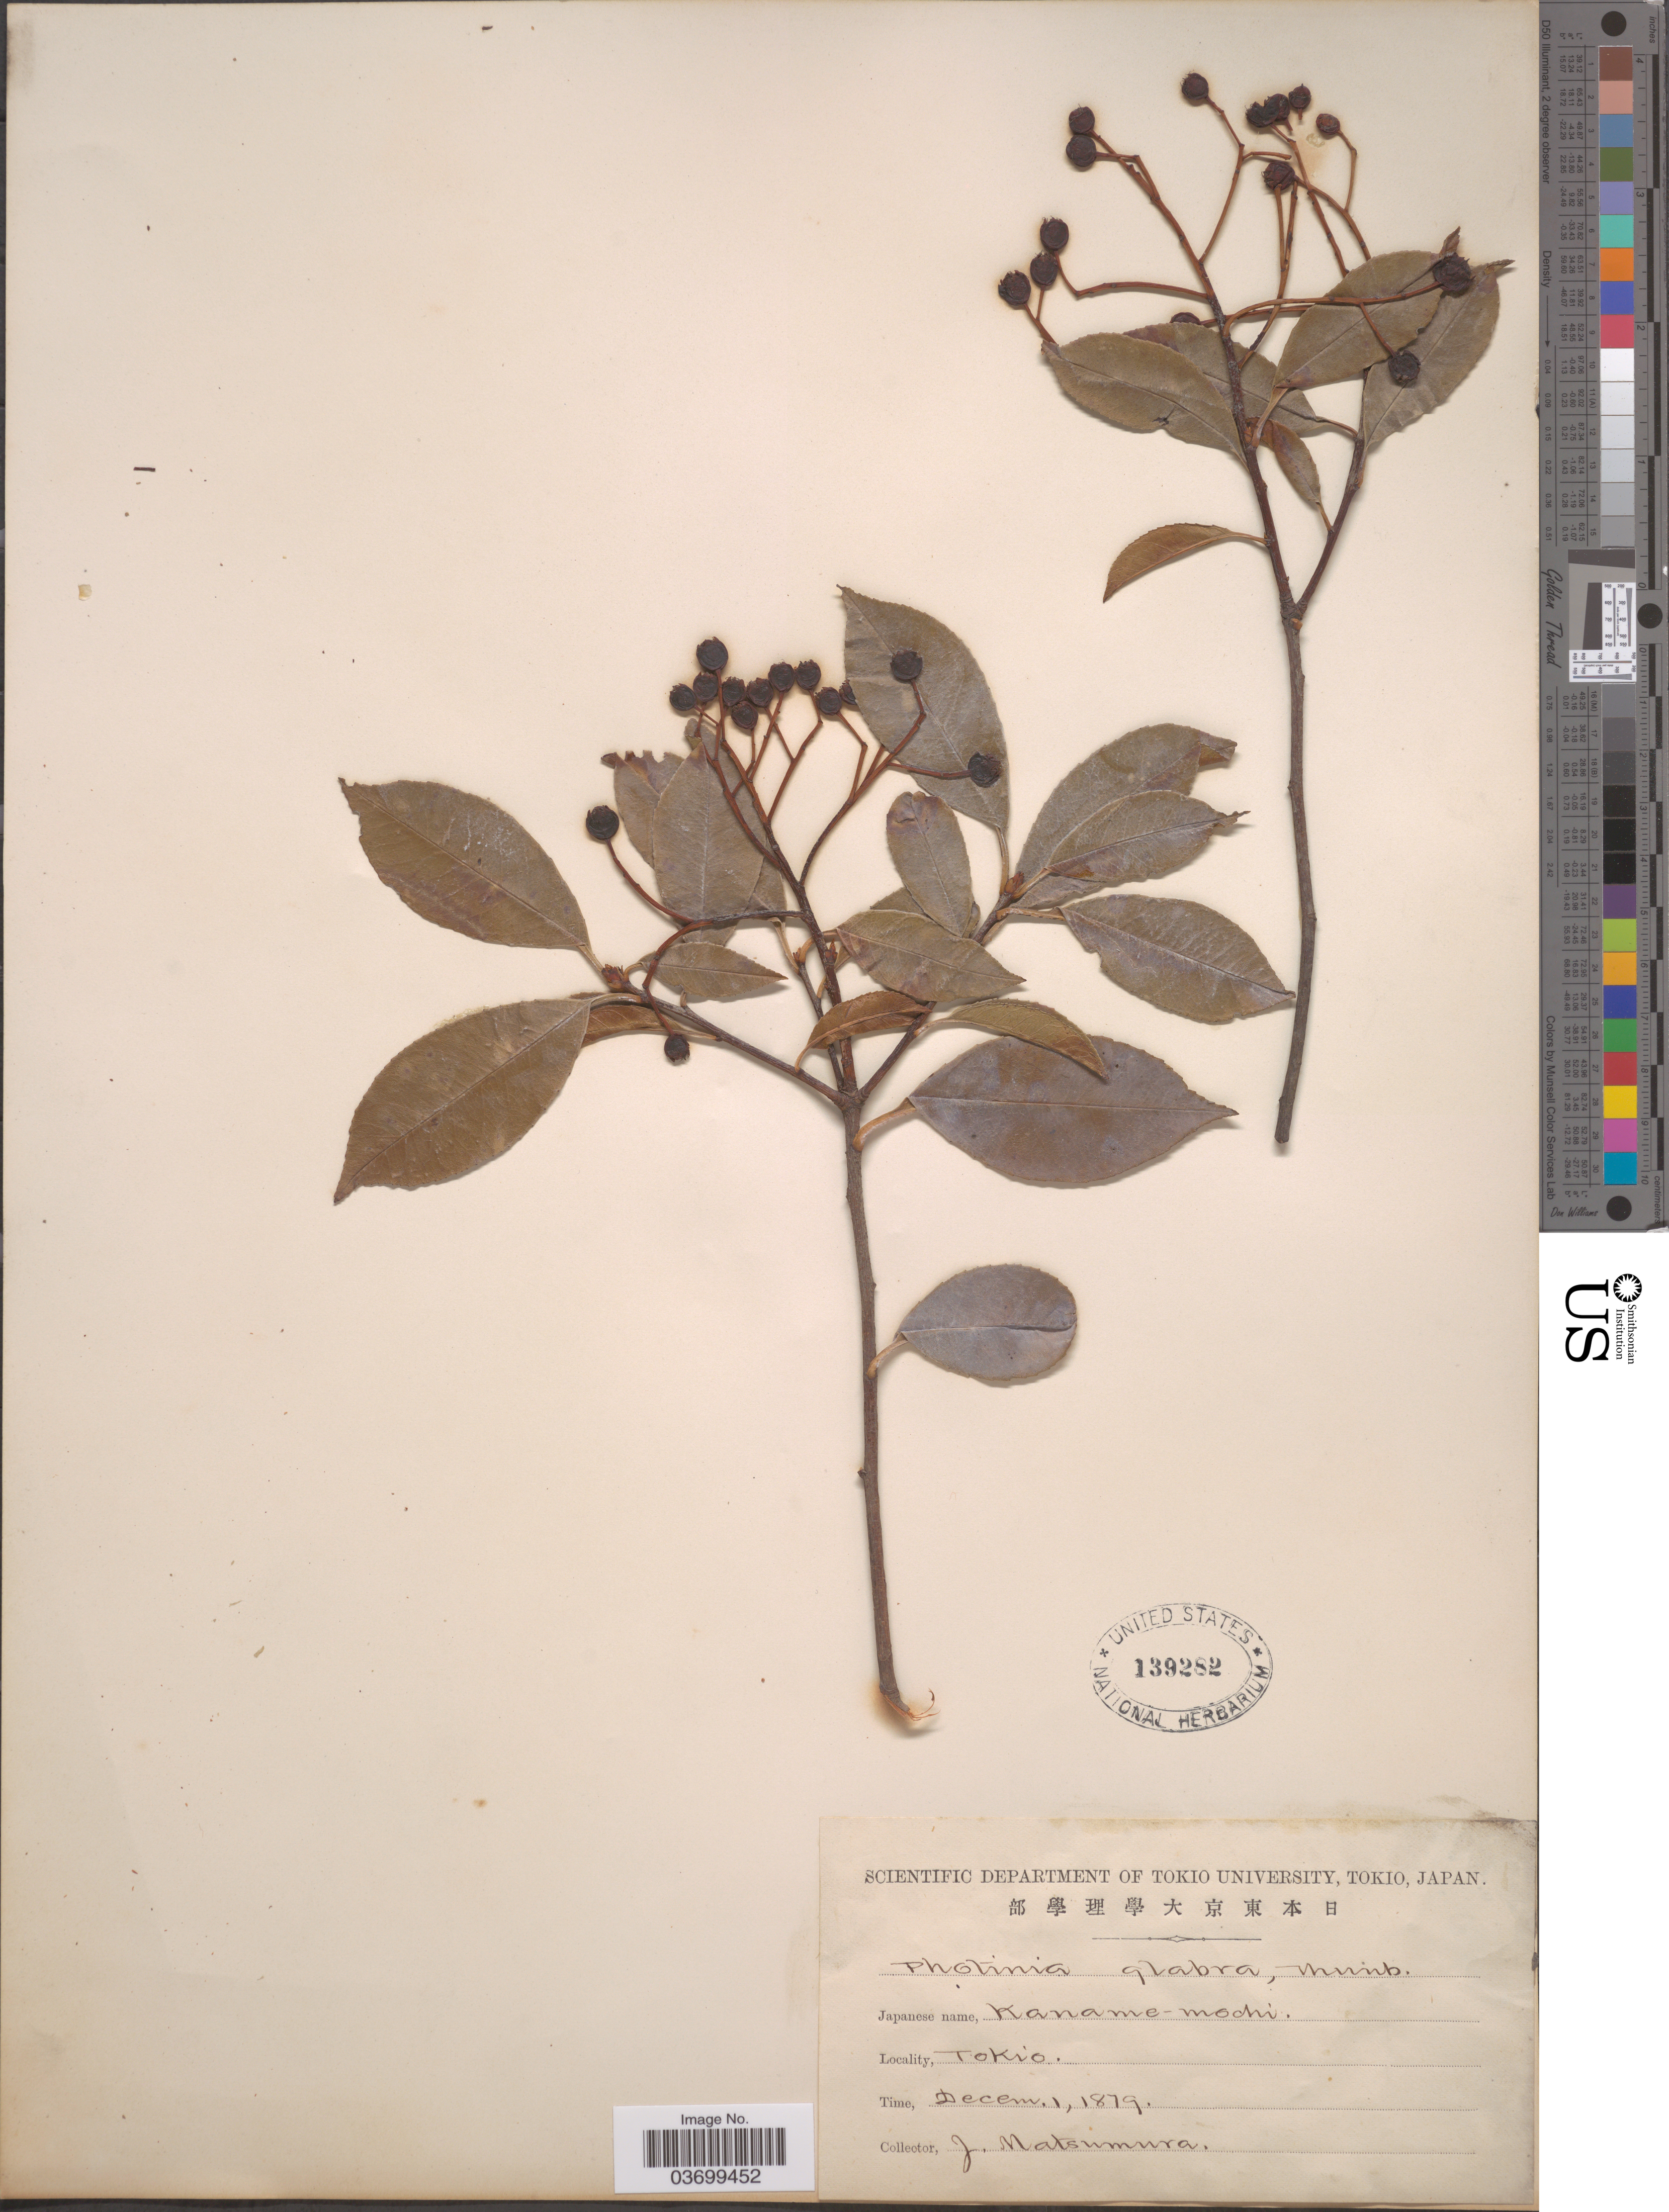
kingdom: Plantae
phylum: Tracheophyta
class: Magnoliopsida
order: Rosales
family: Rosaceae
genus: Photinia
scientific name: Photinia glabra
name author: (Thunb.) Jacob-Makoy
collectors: J. Matsumura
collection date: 1879-12-01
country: Japan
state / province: Tokyo, Federal City of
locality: Tokio.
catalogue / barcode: US 139282